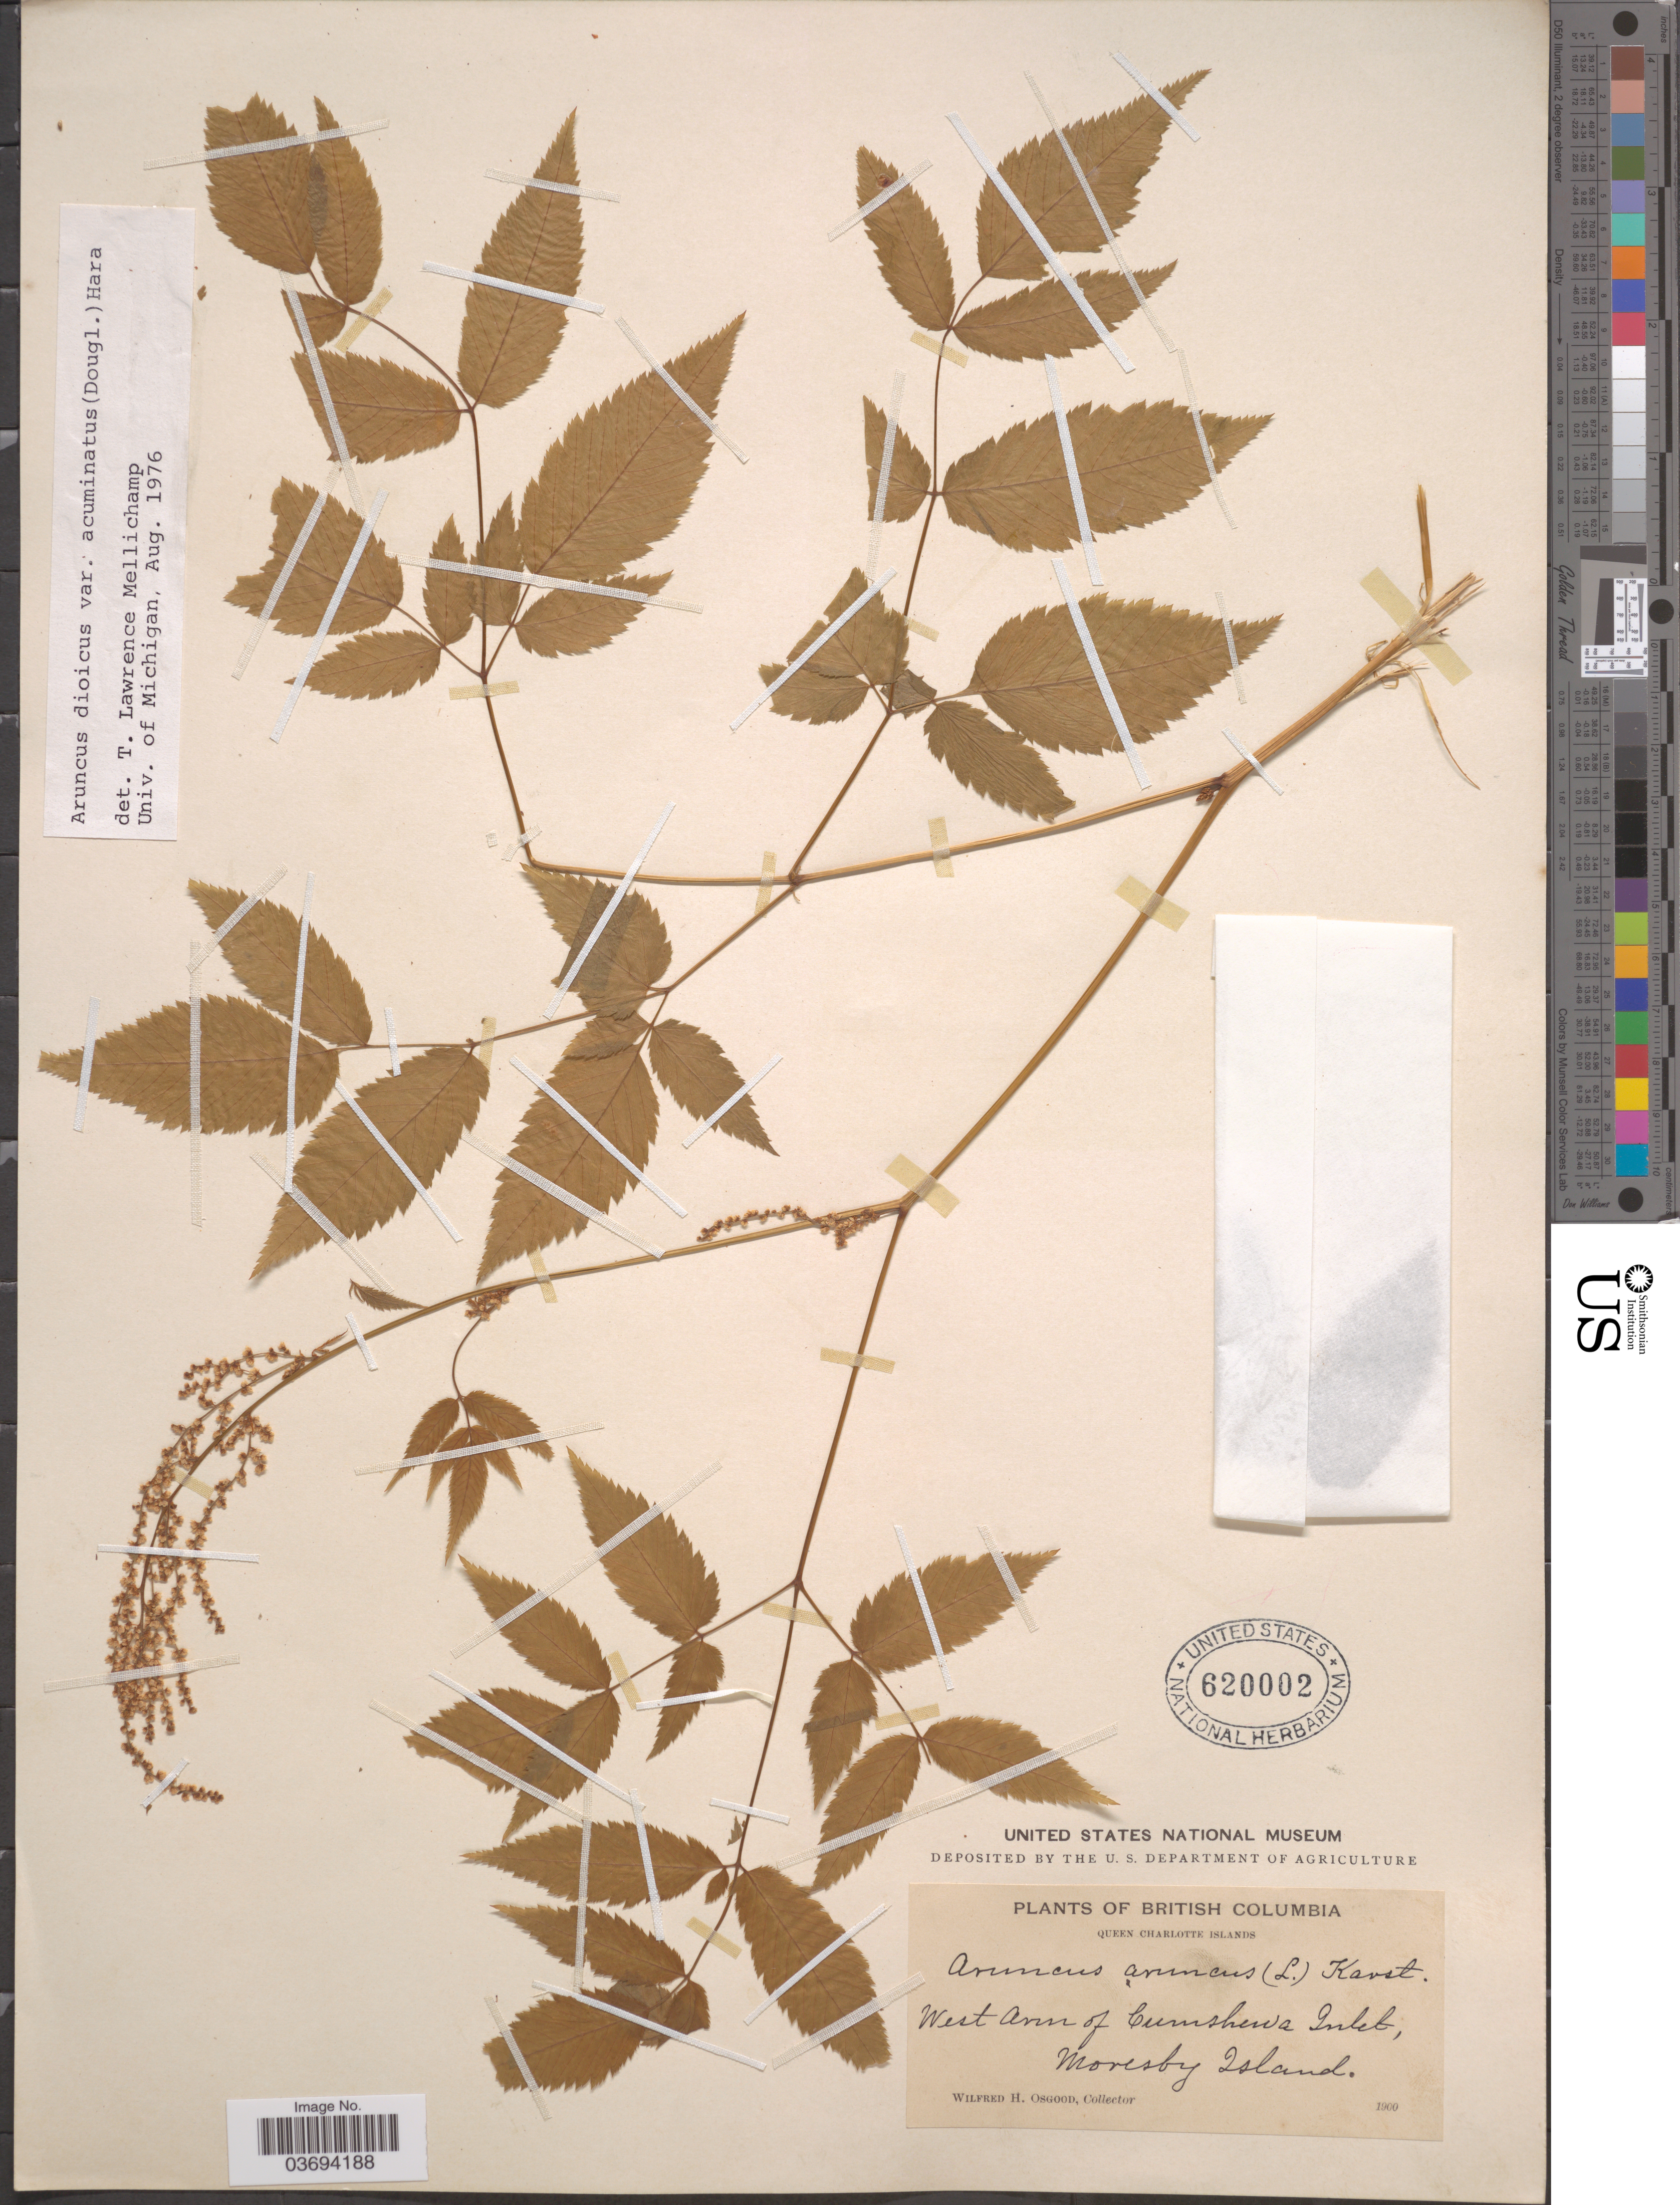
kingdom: Plantae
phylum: Tracheophyta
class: Magnoliopsida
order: Rosales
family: Rosaceae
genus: Aruncus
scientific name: Aruncus dioicus var. acuminatus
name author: (Rydb.) H. Hara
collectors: W. Osgood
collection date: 1900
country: Canada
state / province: British Columbia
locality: Queen Charlotte Islands. West arm of Cumshewa Inlet, Moresby Island.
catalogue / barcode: US 620002